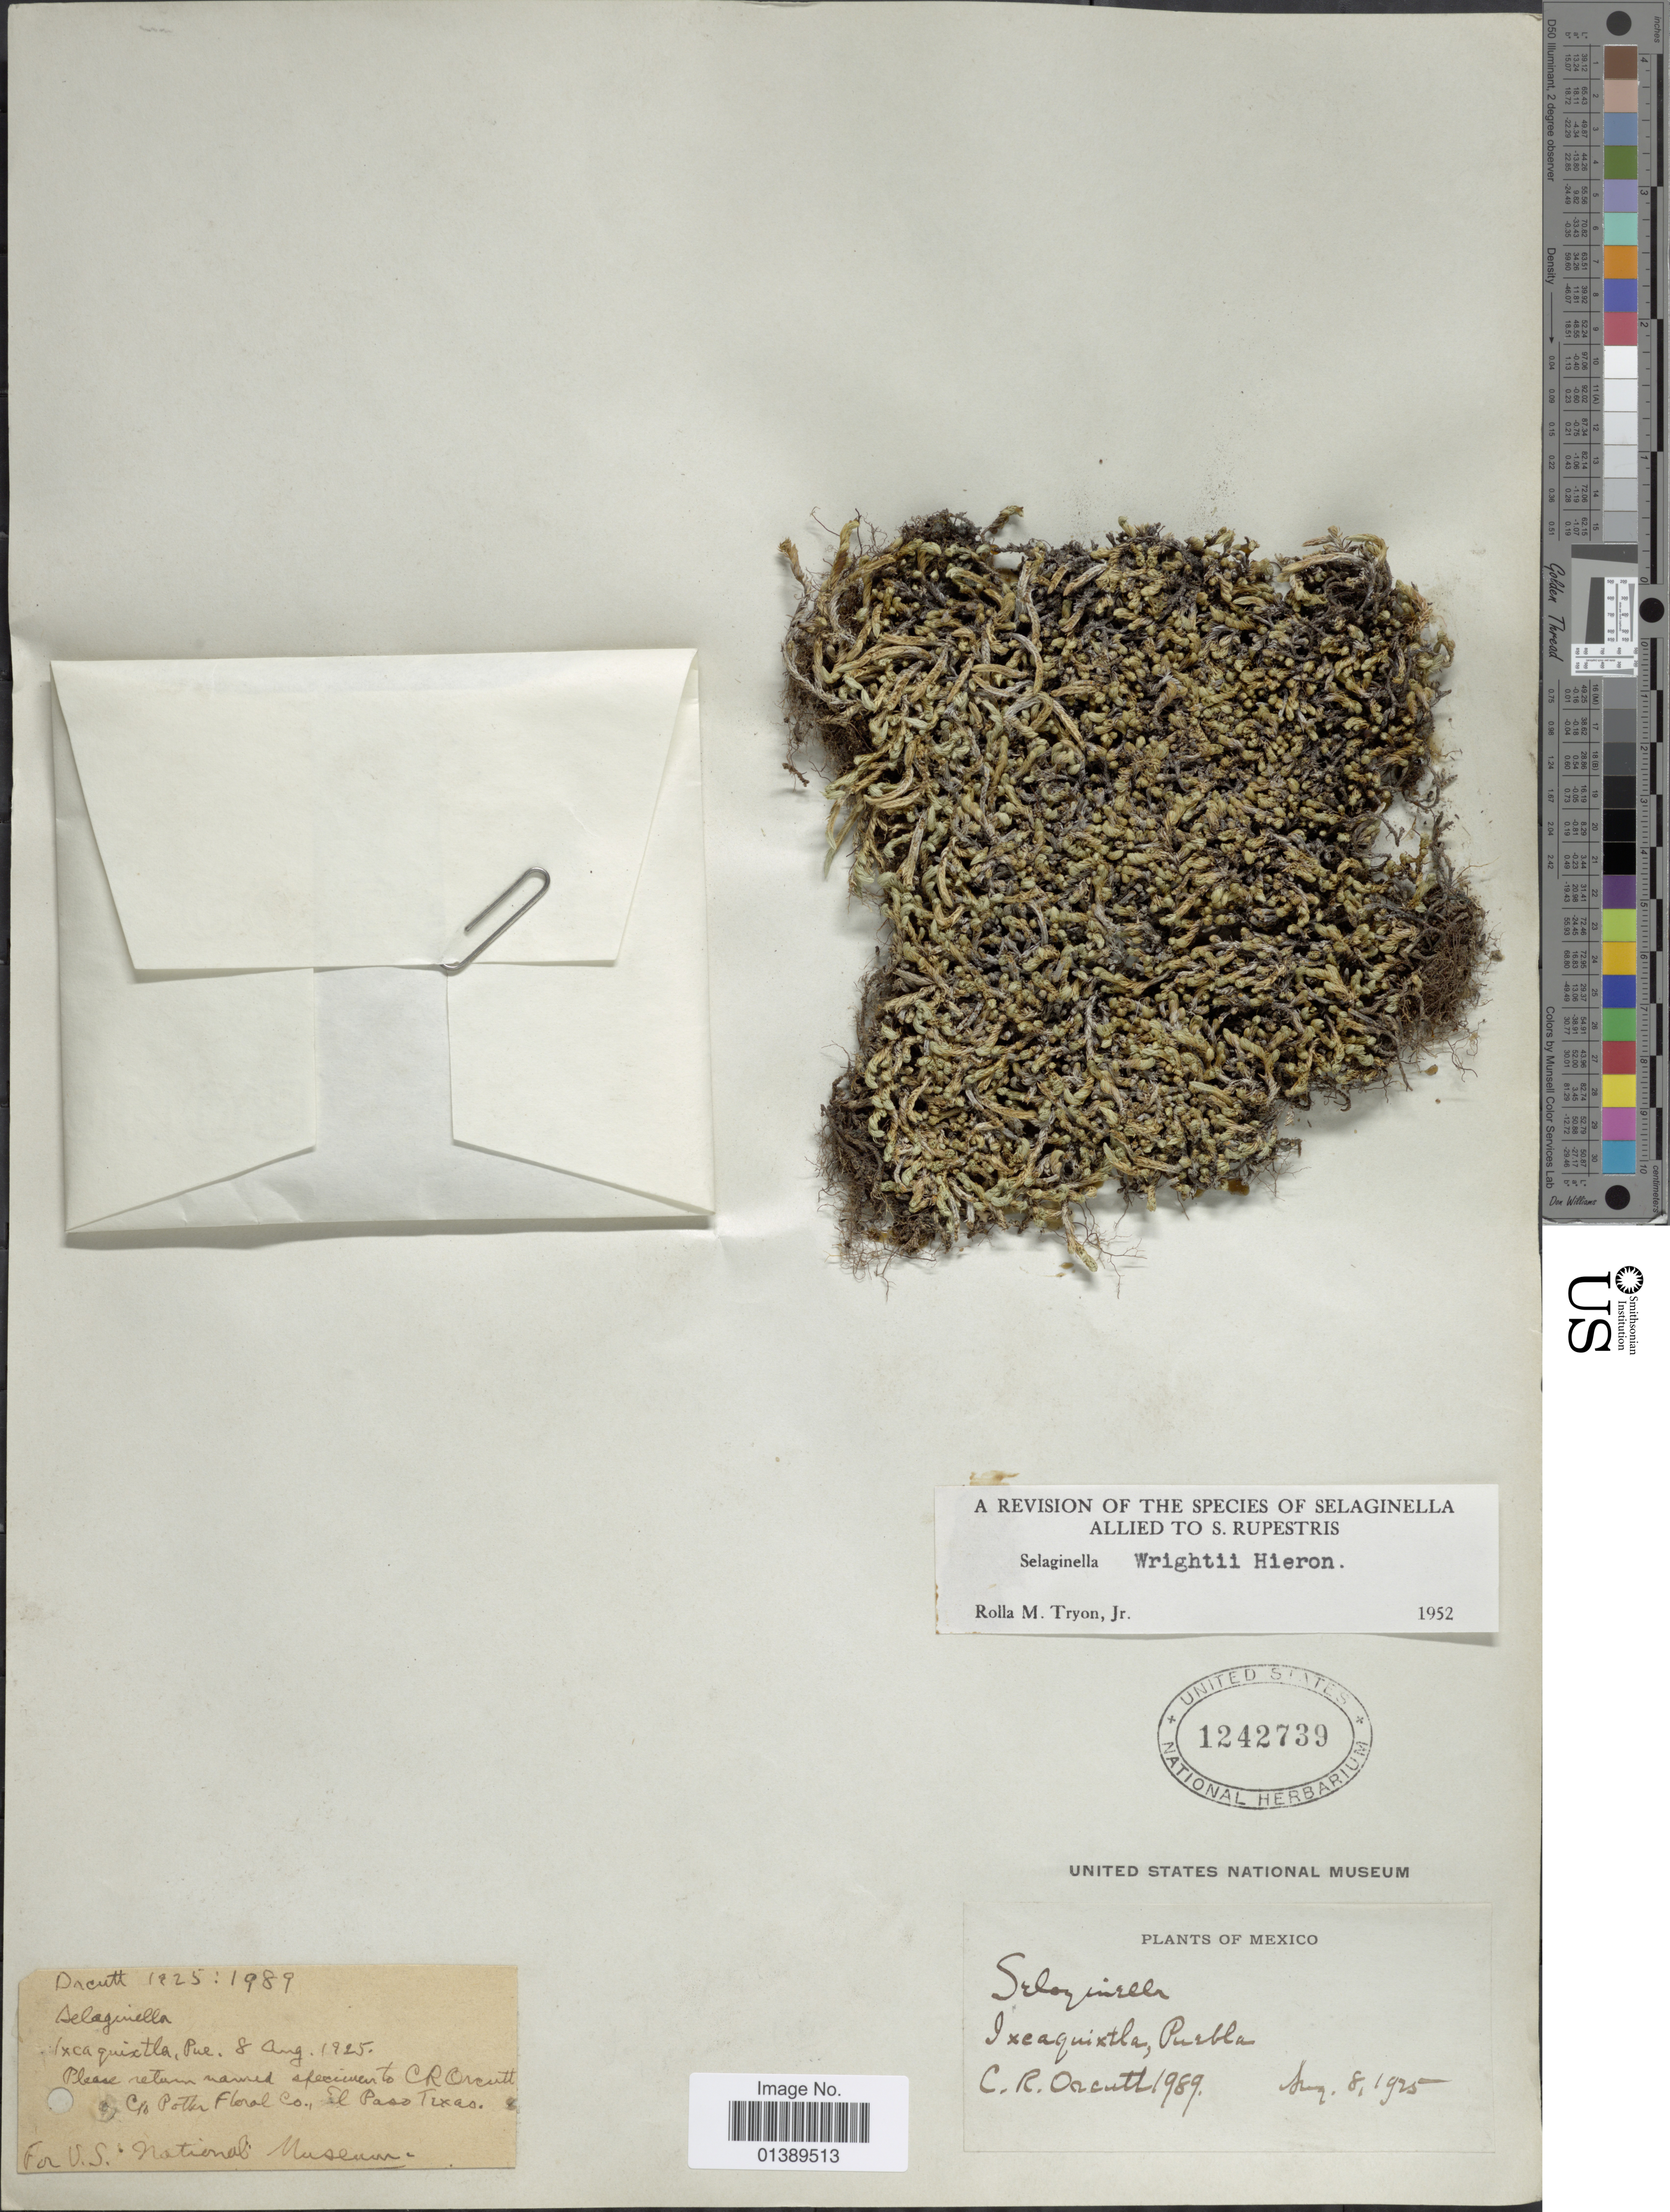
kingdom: Plantae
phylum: Tracheophyta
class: Lycopodiopsida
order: Selaginellales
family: Selaginellaceae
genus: Selaginella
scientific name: Selaginella wightii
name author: Hieron.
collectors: C. R. Orcutt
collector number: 1989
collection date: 1925-08-08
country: Mexico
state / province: Puebla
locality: Ixcaquixtla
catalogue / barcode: US 1242739